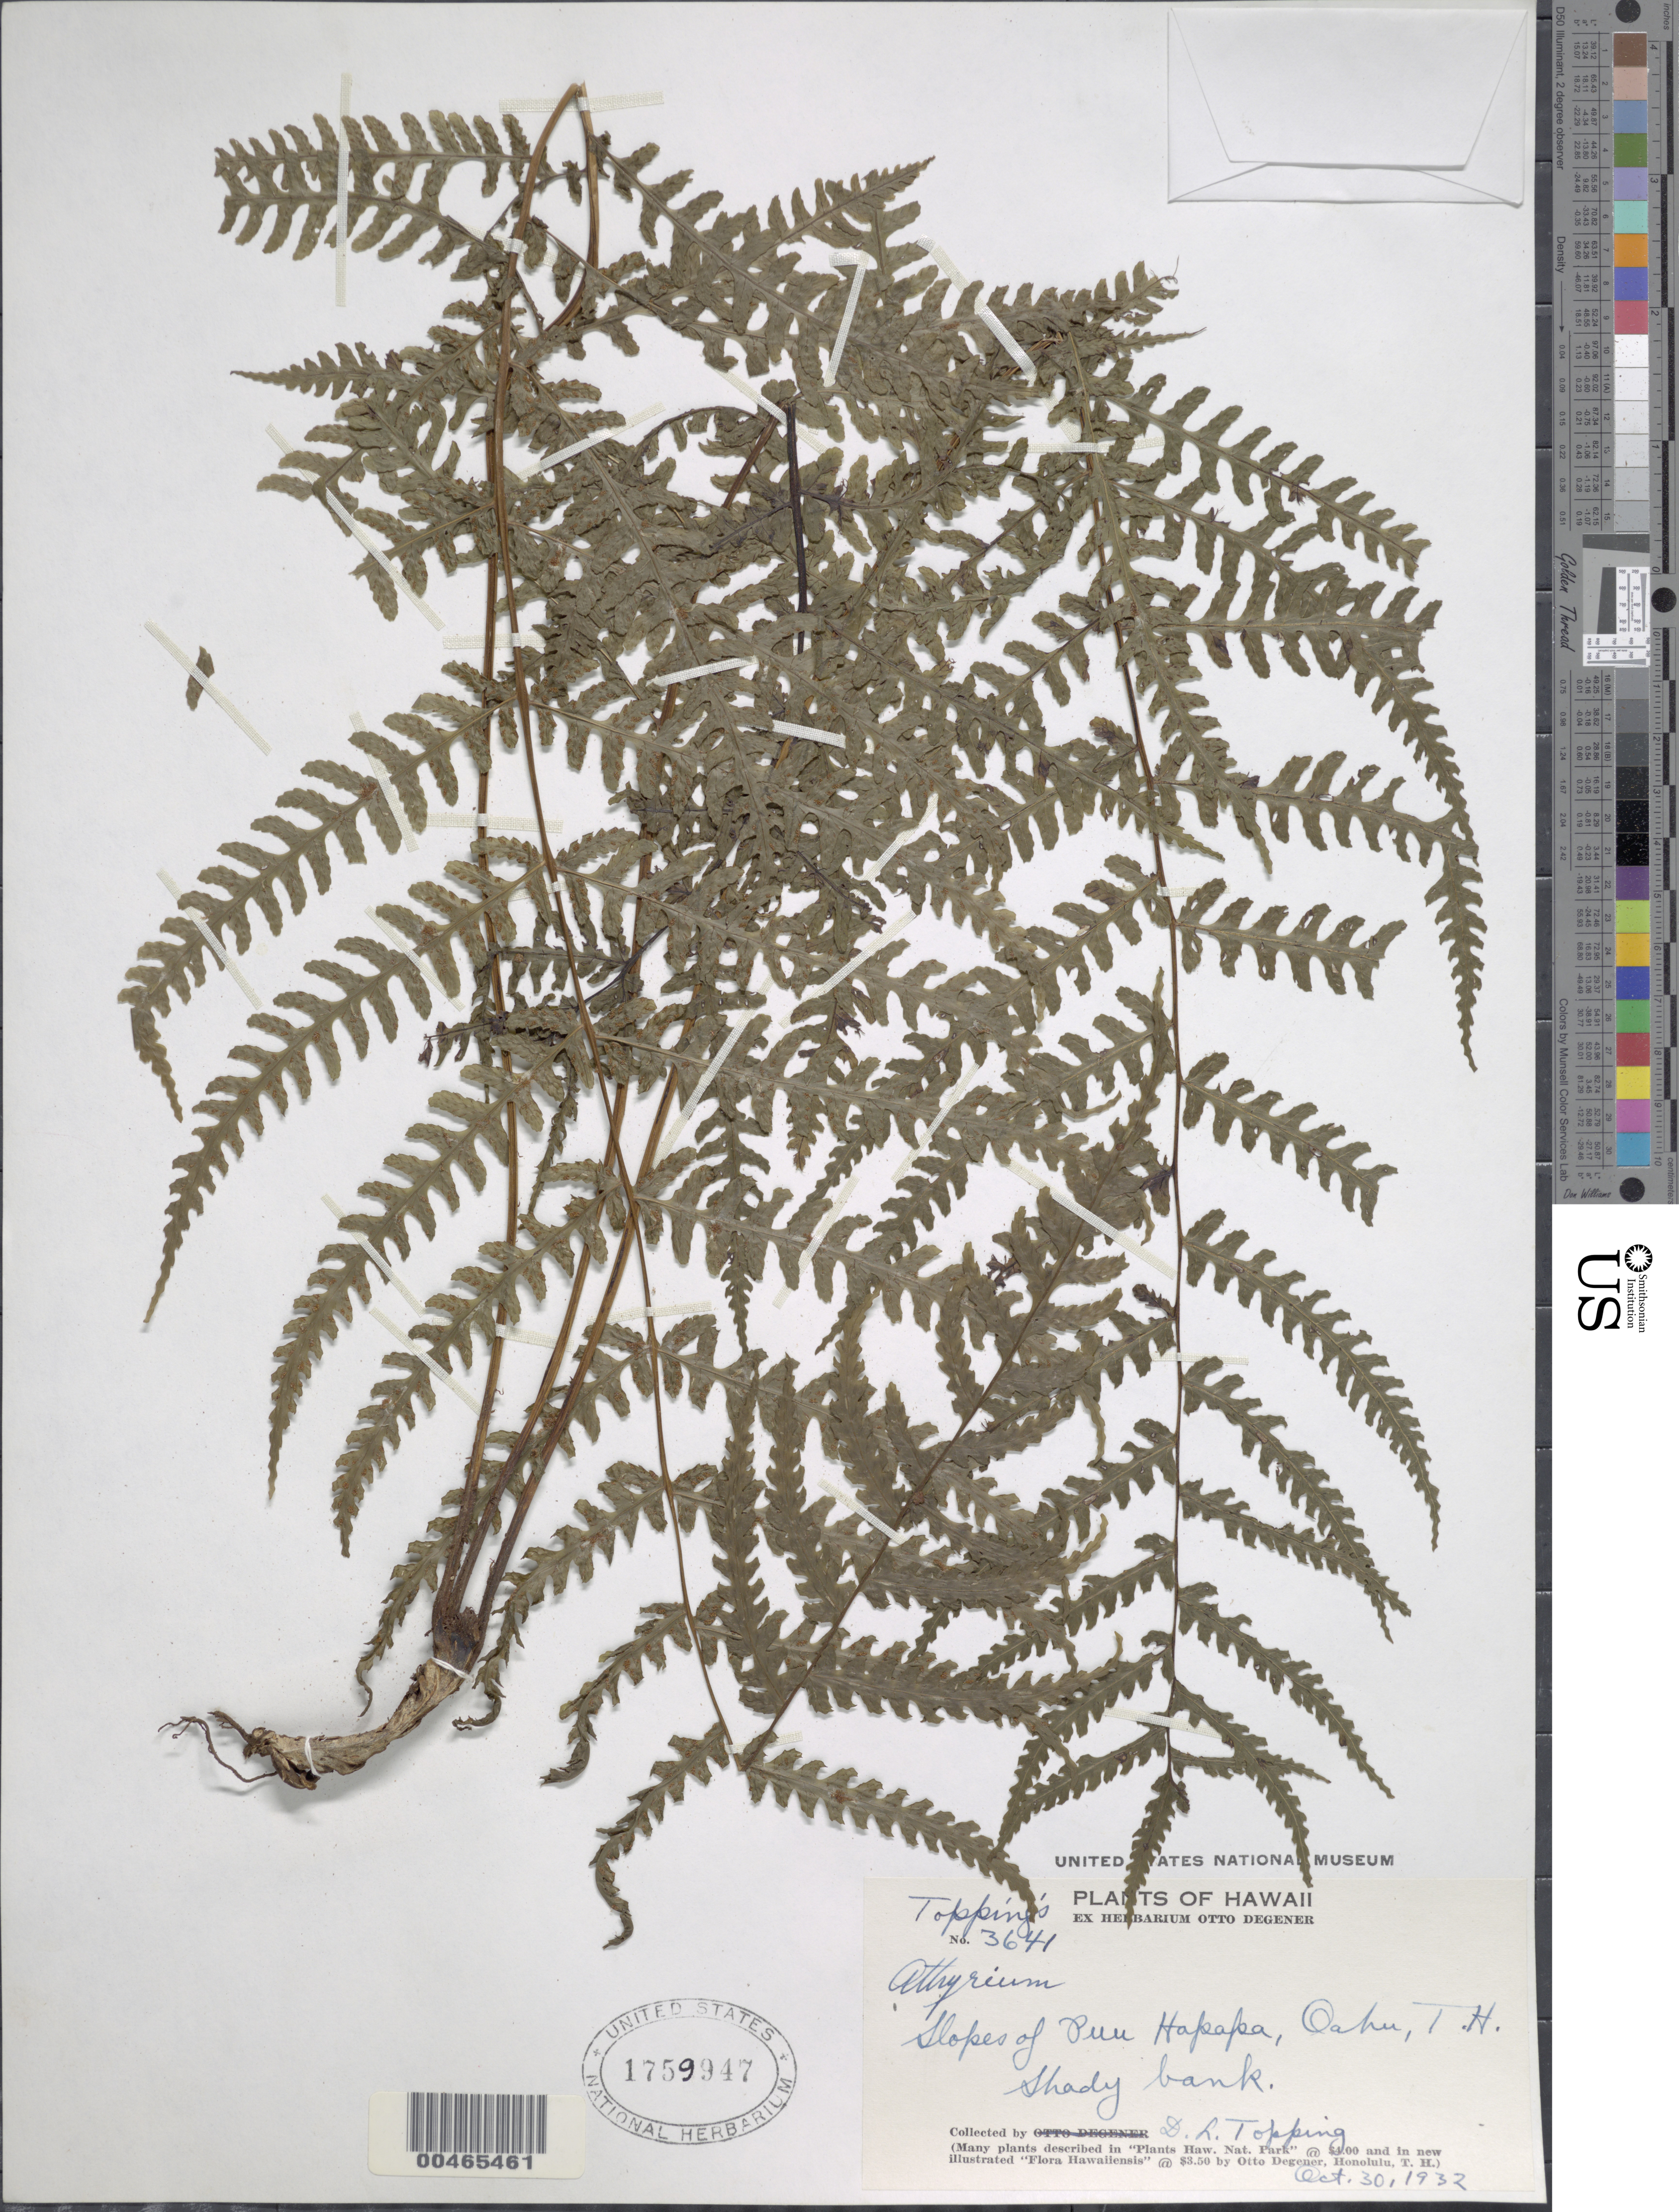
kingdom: Plantae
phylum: Tracheophyta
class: Polypodiopsida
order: Polypodiales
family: Athyriaceae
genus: Deparia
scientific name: Deparia prolifera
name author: (Kaulf.) Hook. & Grev.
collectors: D. L. Topping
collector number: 3641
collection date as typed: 30 Oct 1932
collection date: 1932-10-30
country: United States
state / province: Hawaii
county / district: Honolulu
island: Oahu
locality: Slopes of Puu Hapapa, Oahu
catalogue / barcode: US 1759947